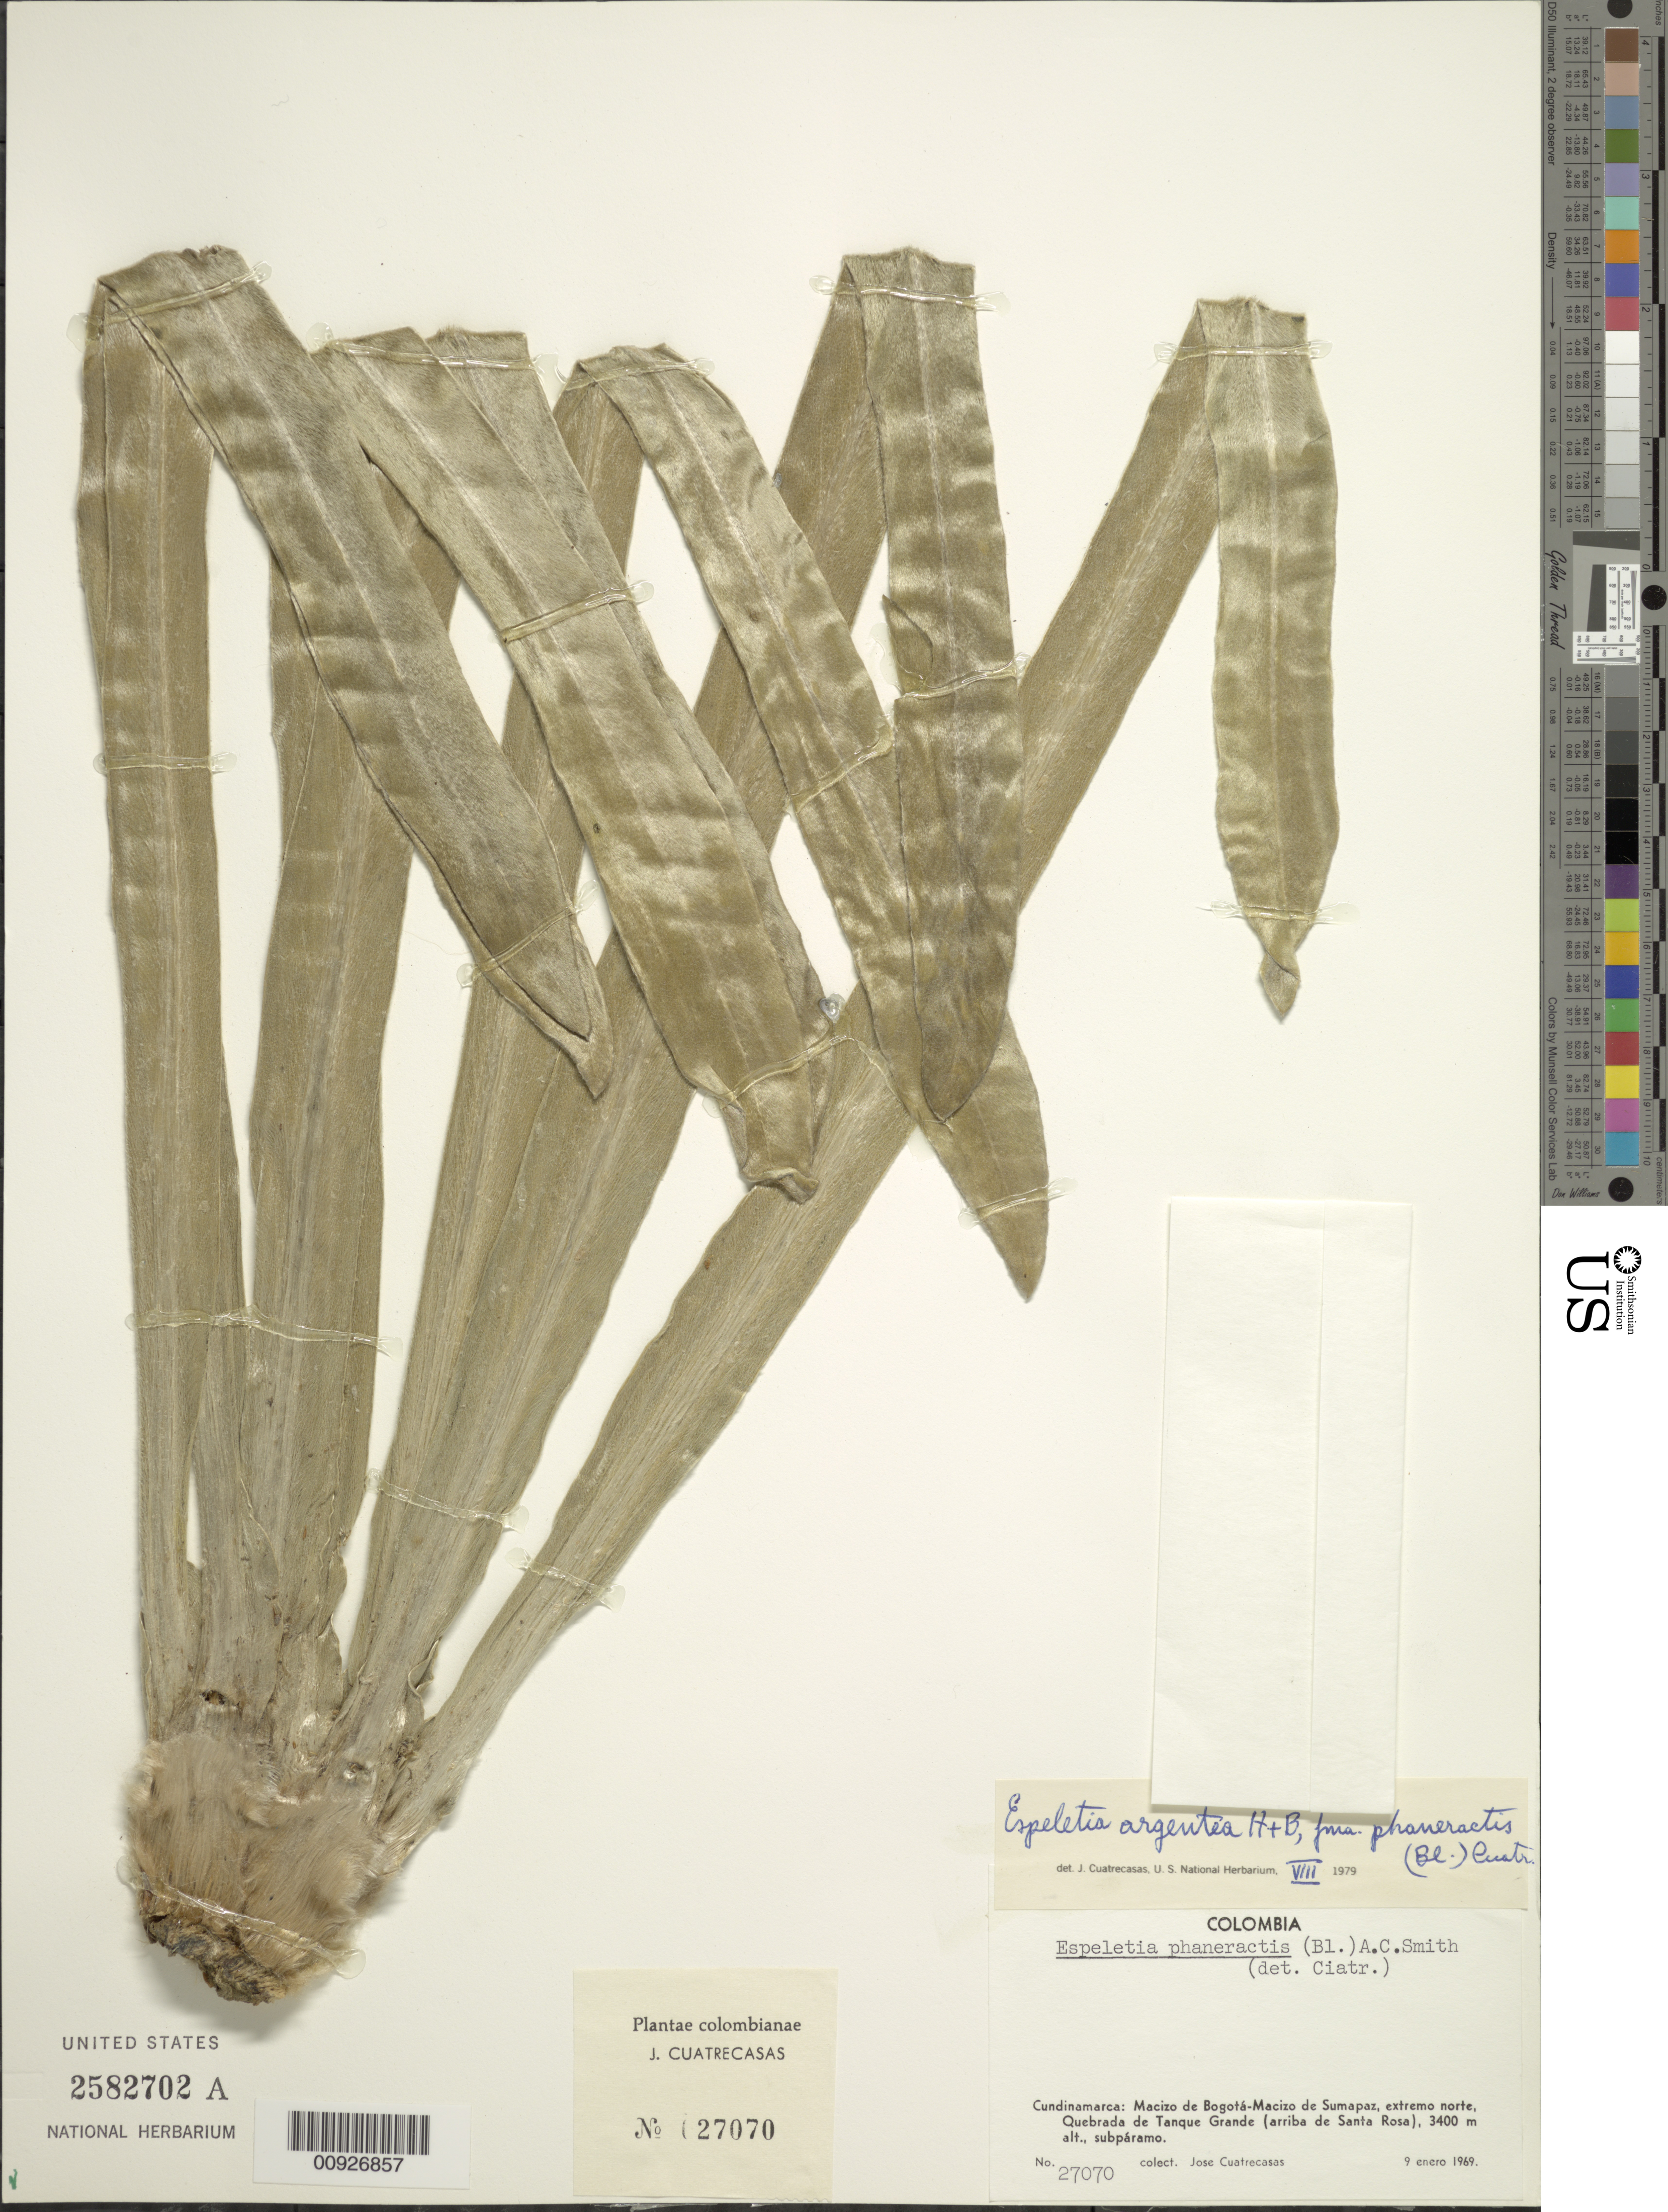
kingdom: Plantae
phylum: Tracheophyta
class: Magnoliopsida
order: Asterales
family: Asteraceae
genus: Espeletia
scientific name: Espeletia argentea f. phaneractis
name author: (S.F. Blake) Cuatrec.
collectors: J. Cuatrecasas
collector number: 27070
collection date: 1969-01-09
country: Colombia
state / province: Cundinamarca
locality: Macizo de Bogotá-Macizo de Sumapaz, extremo norte, Quebrada del Tanque Grande (arriba de Santa Rosa).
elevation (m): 3400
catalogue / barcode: US 2582702A